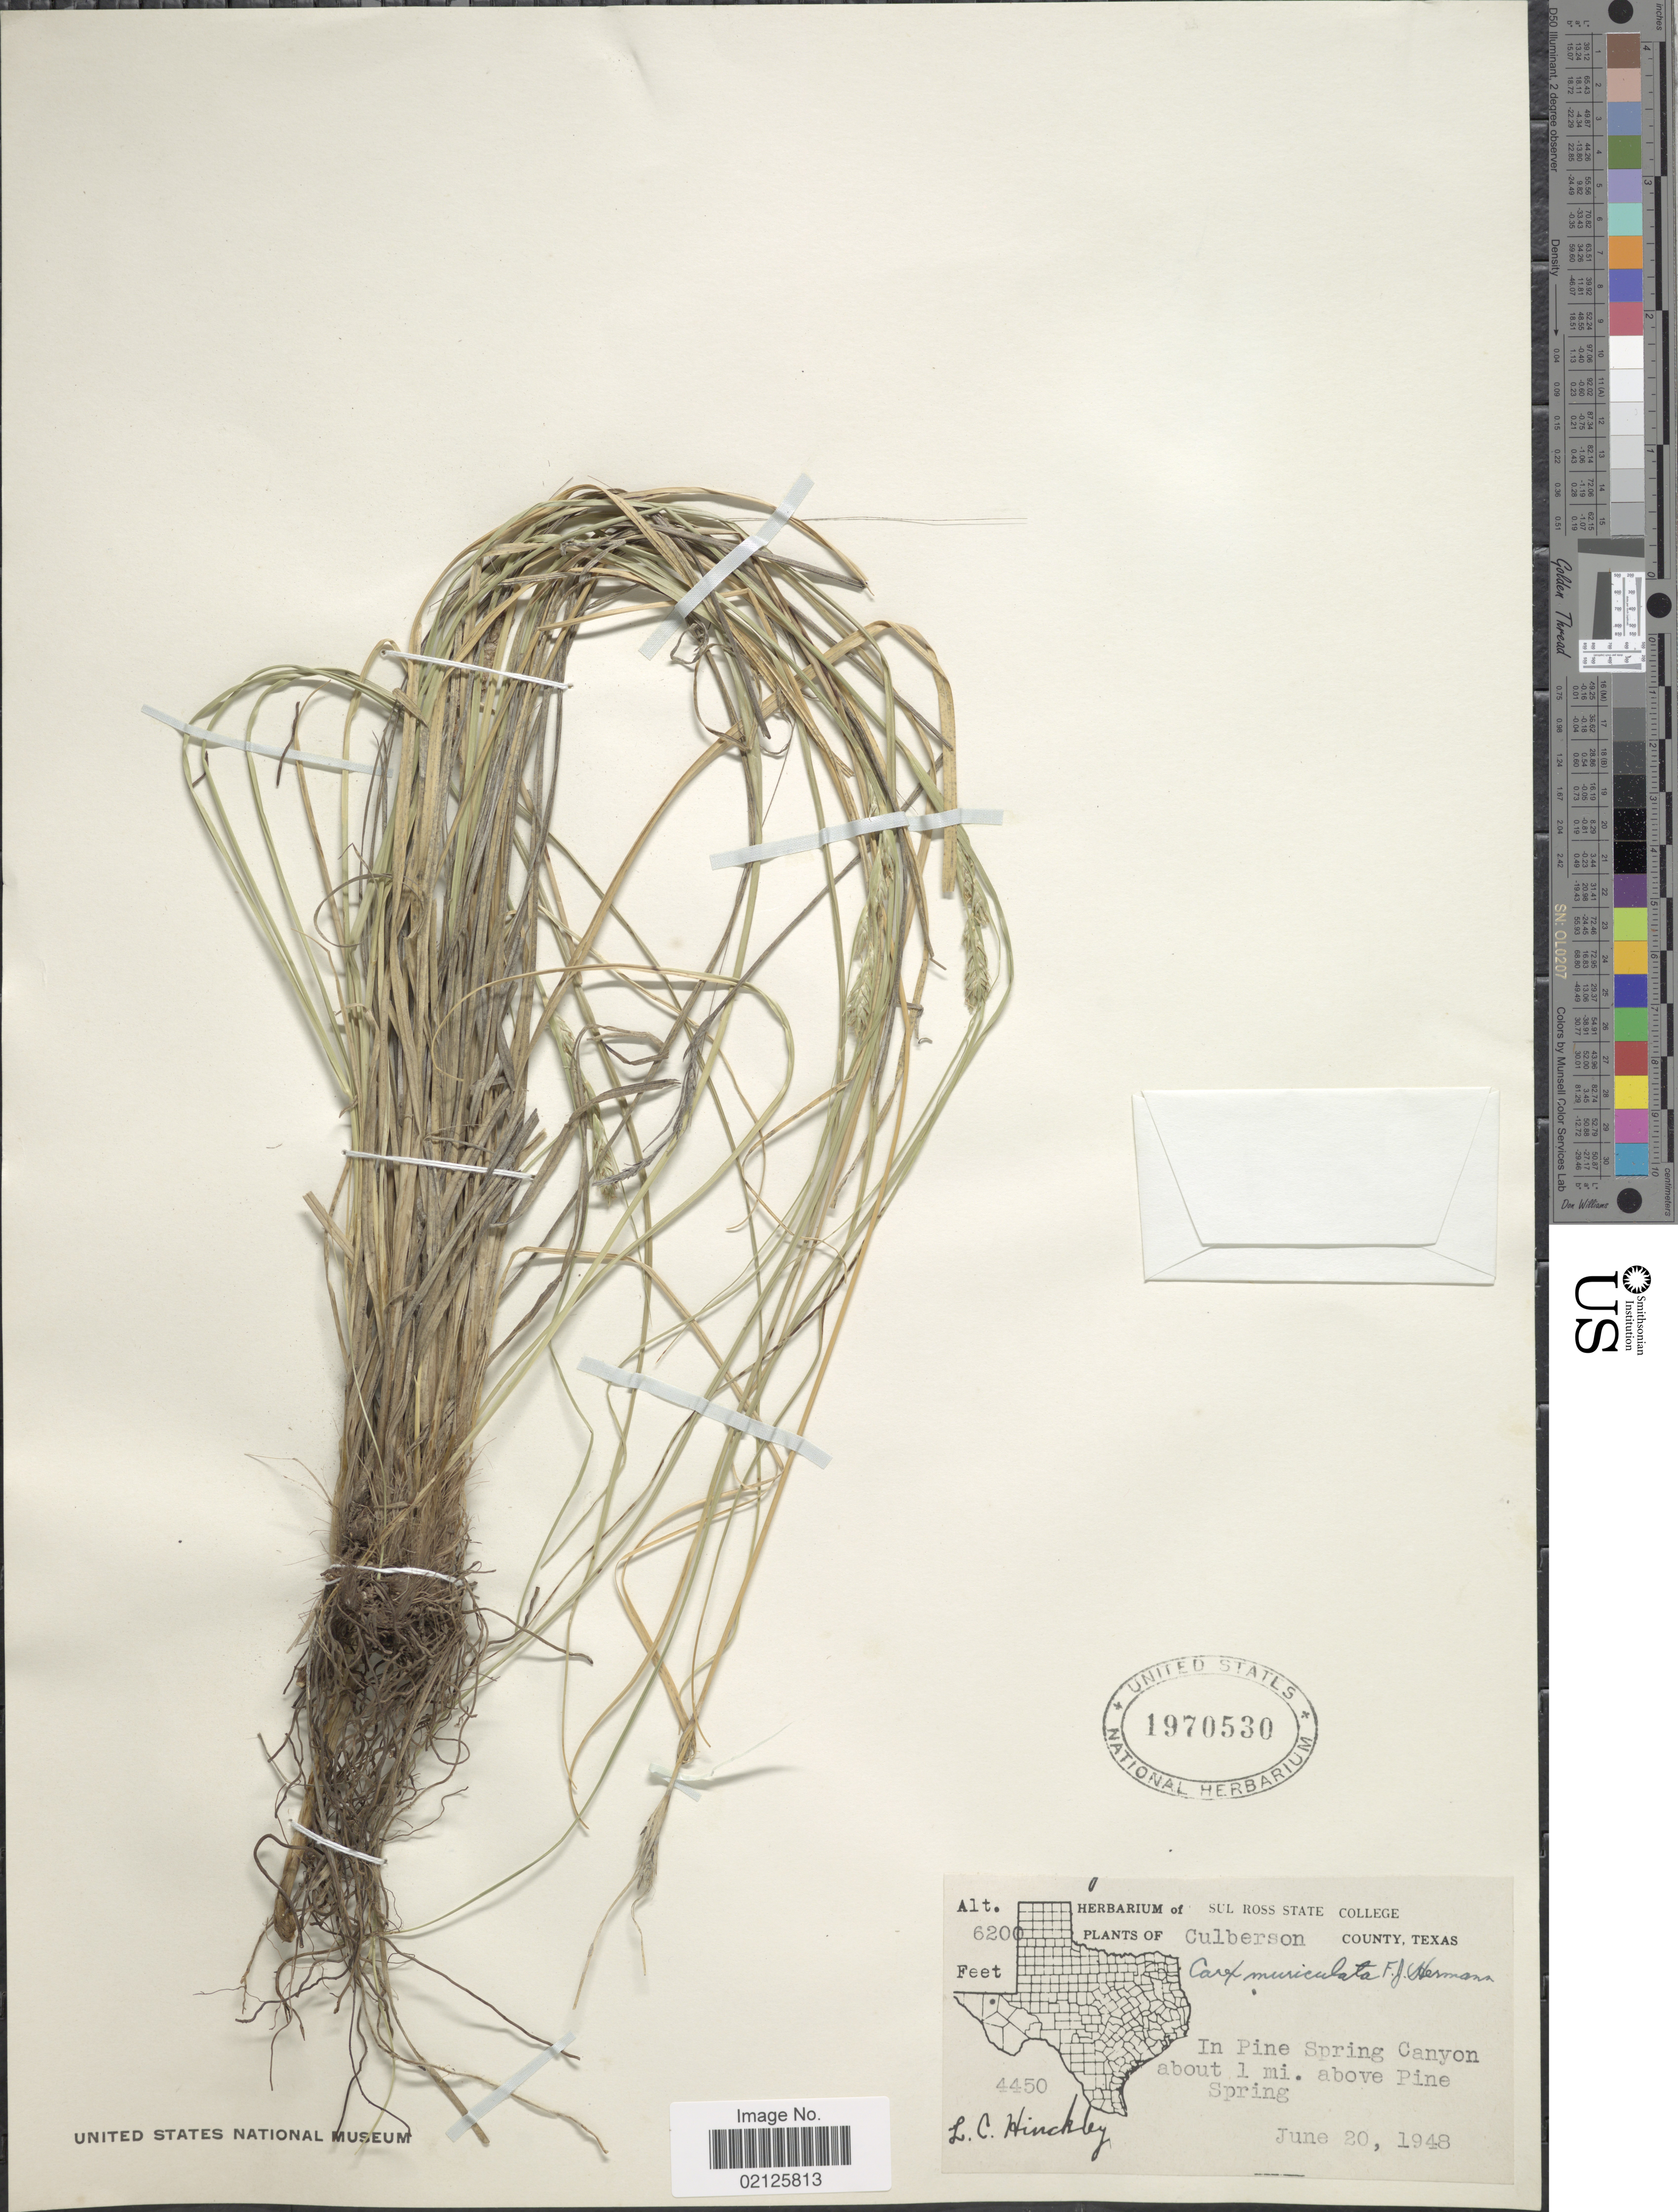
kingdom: Plantae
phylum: Tracheophyta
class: Liliopsida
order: Poales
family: Cyperaceae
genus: Carex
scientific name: Carex muriculata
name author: F.J. Herm.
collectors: L. Hinckley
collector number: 4450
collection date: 1948-06-20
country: United States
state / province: Texas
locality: Culberson County, In Pine Spring Canyon about 1 mi above Pine Spring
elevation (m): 1890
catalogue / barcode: US 1970530